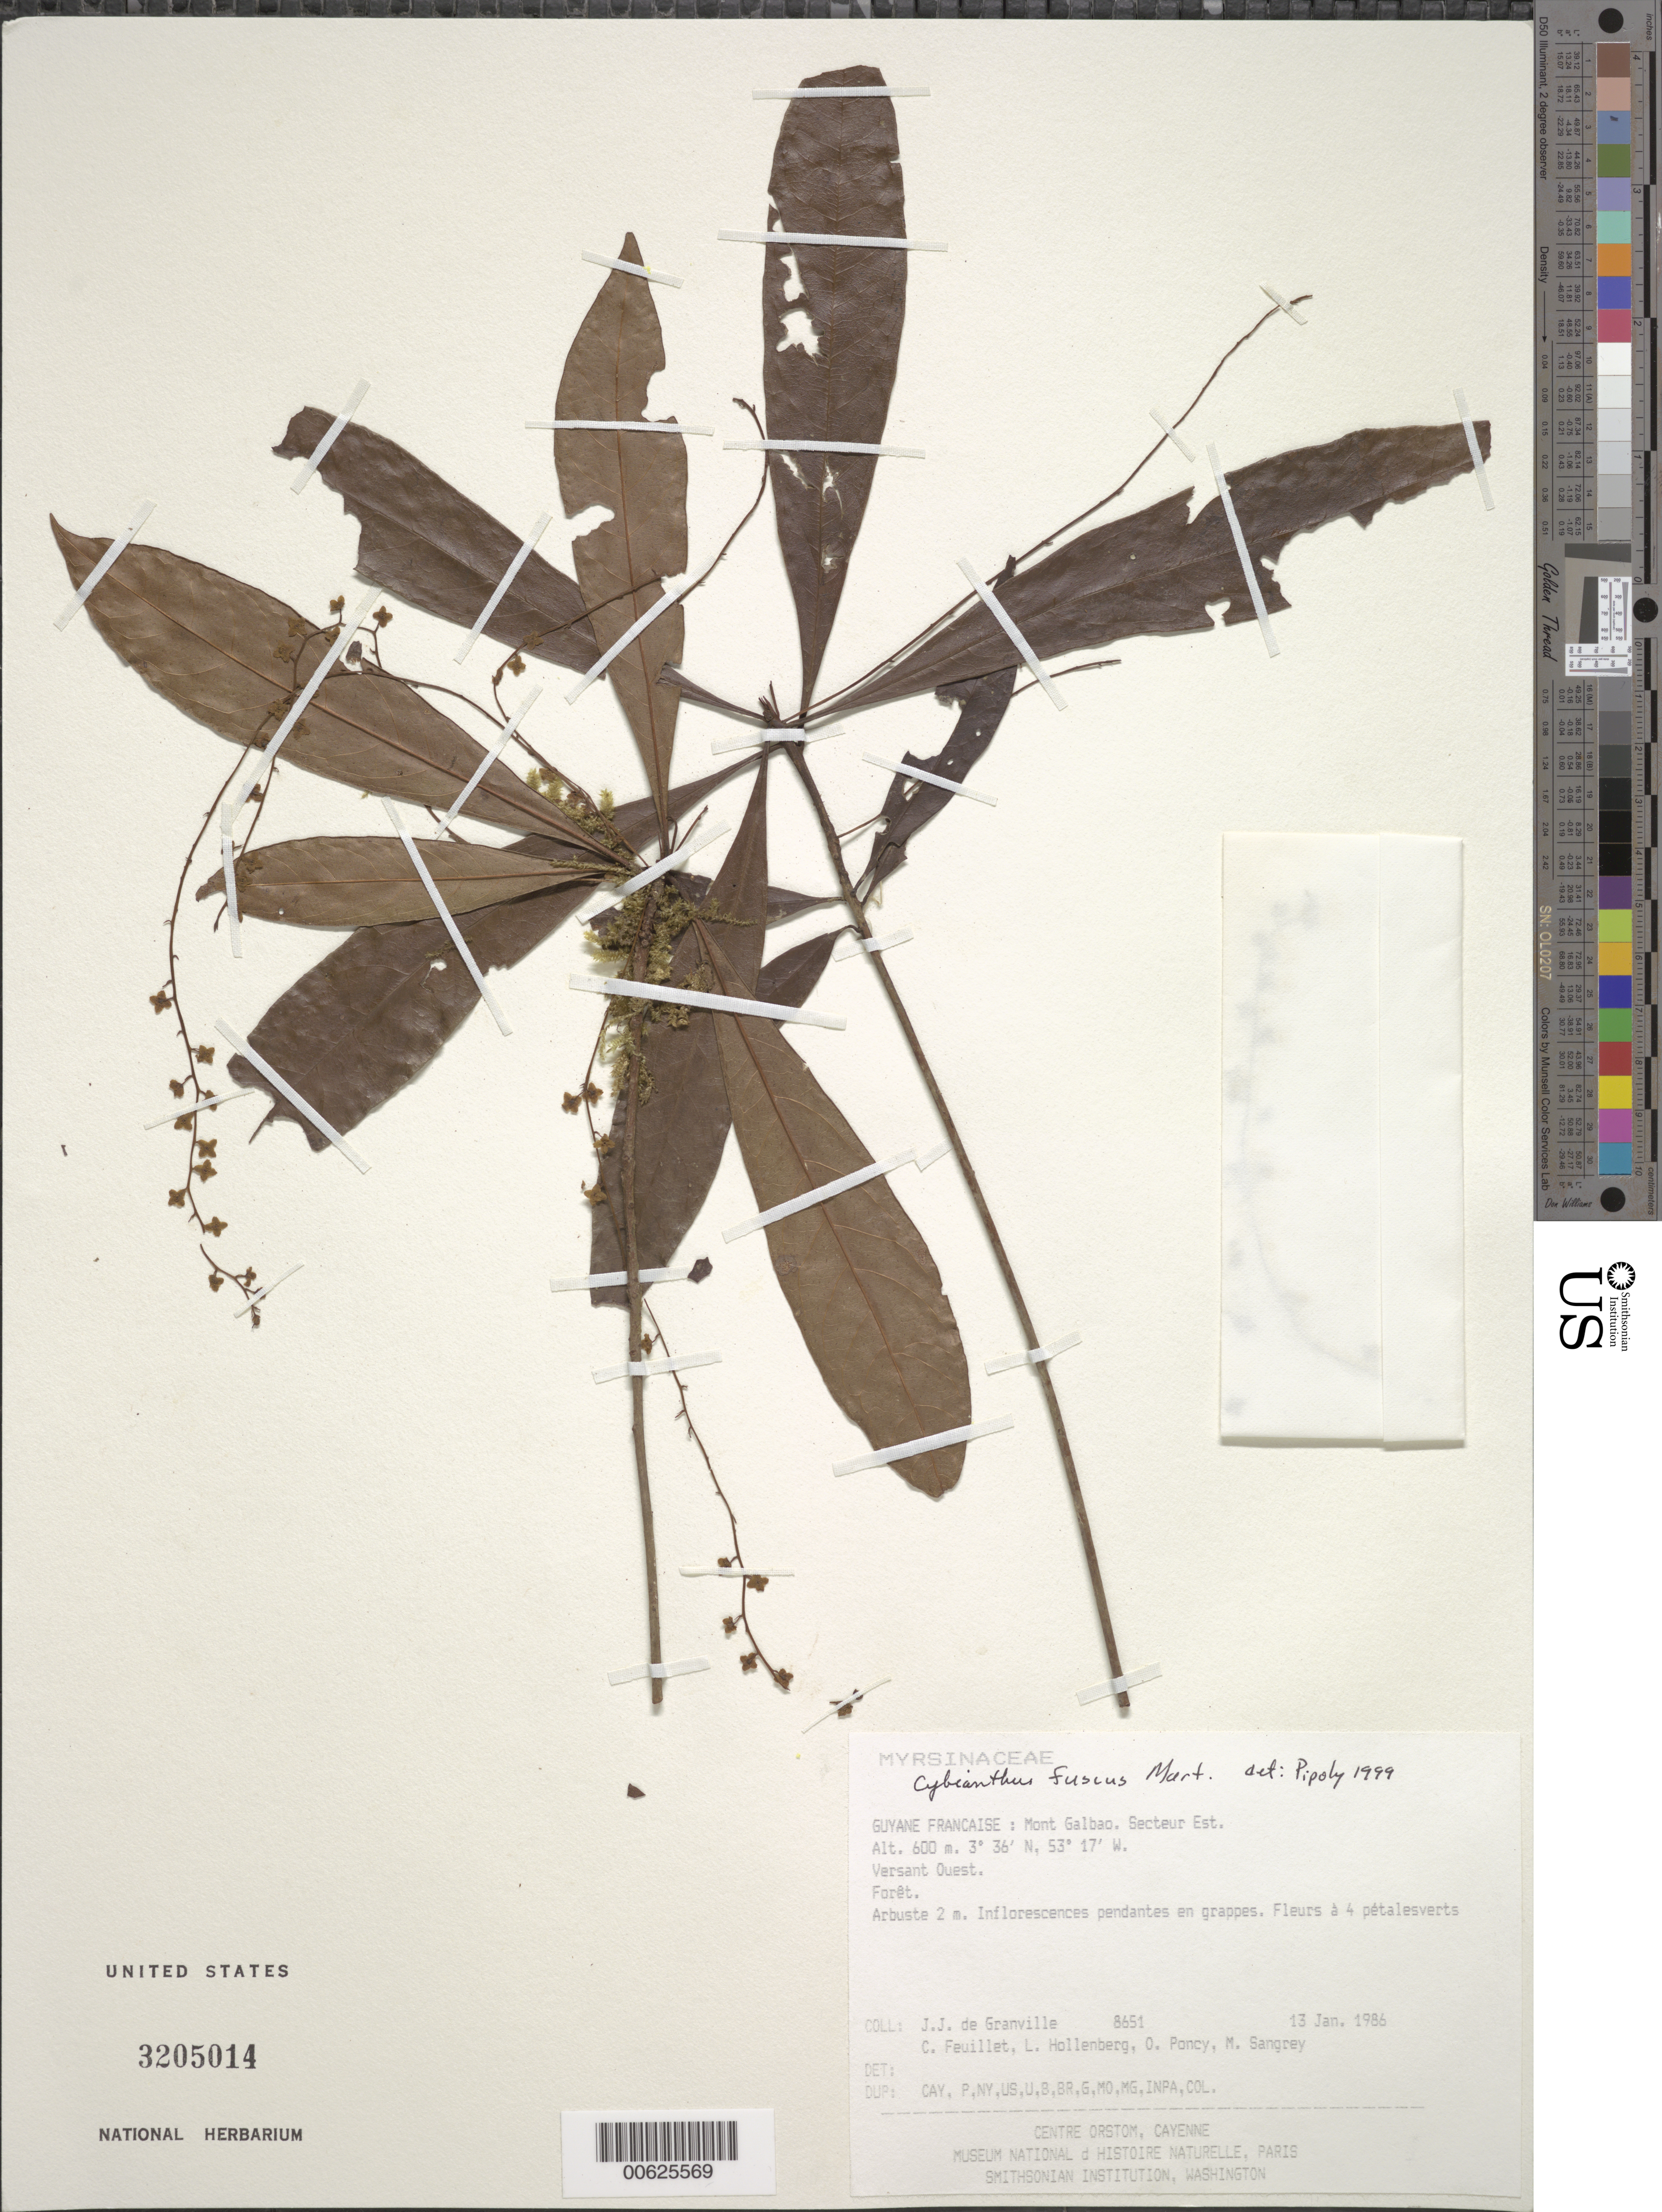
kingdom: Plantae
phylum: Tracheophyta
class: Magnoliopsida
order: Ericales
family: Primulaceae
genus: Cybianthus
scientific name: Cybianthus fuscus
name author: Mart.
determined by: Pipoly, J. J., III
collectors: J.-J. de Granville, C. Feuillet, L. Hollenberg, O. Poncy & M. S. Sangrey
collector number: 8651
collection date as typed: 13-Jan-86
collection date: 1986-01-13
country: French Guiana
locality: Mont Galbao. Secteur Est. Versant Ouest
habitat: Forêt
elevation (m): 600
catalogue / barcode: US 3205014